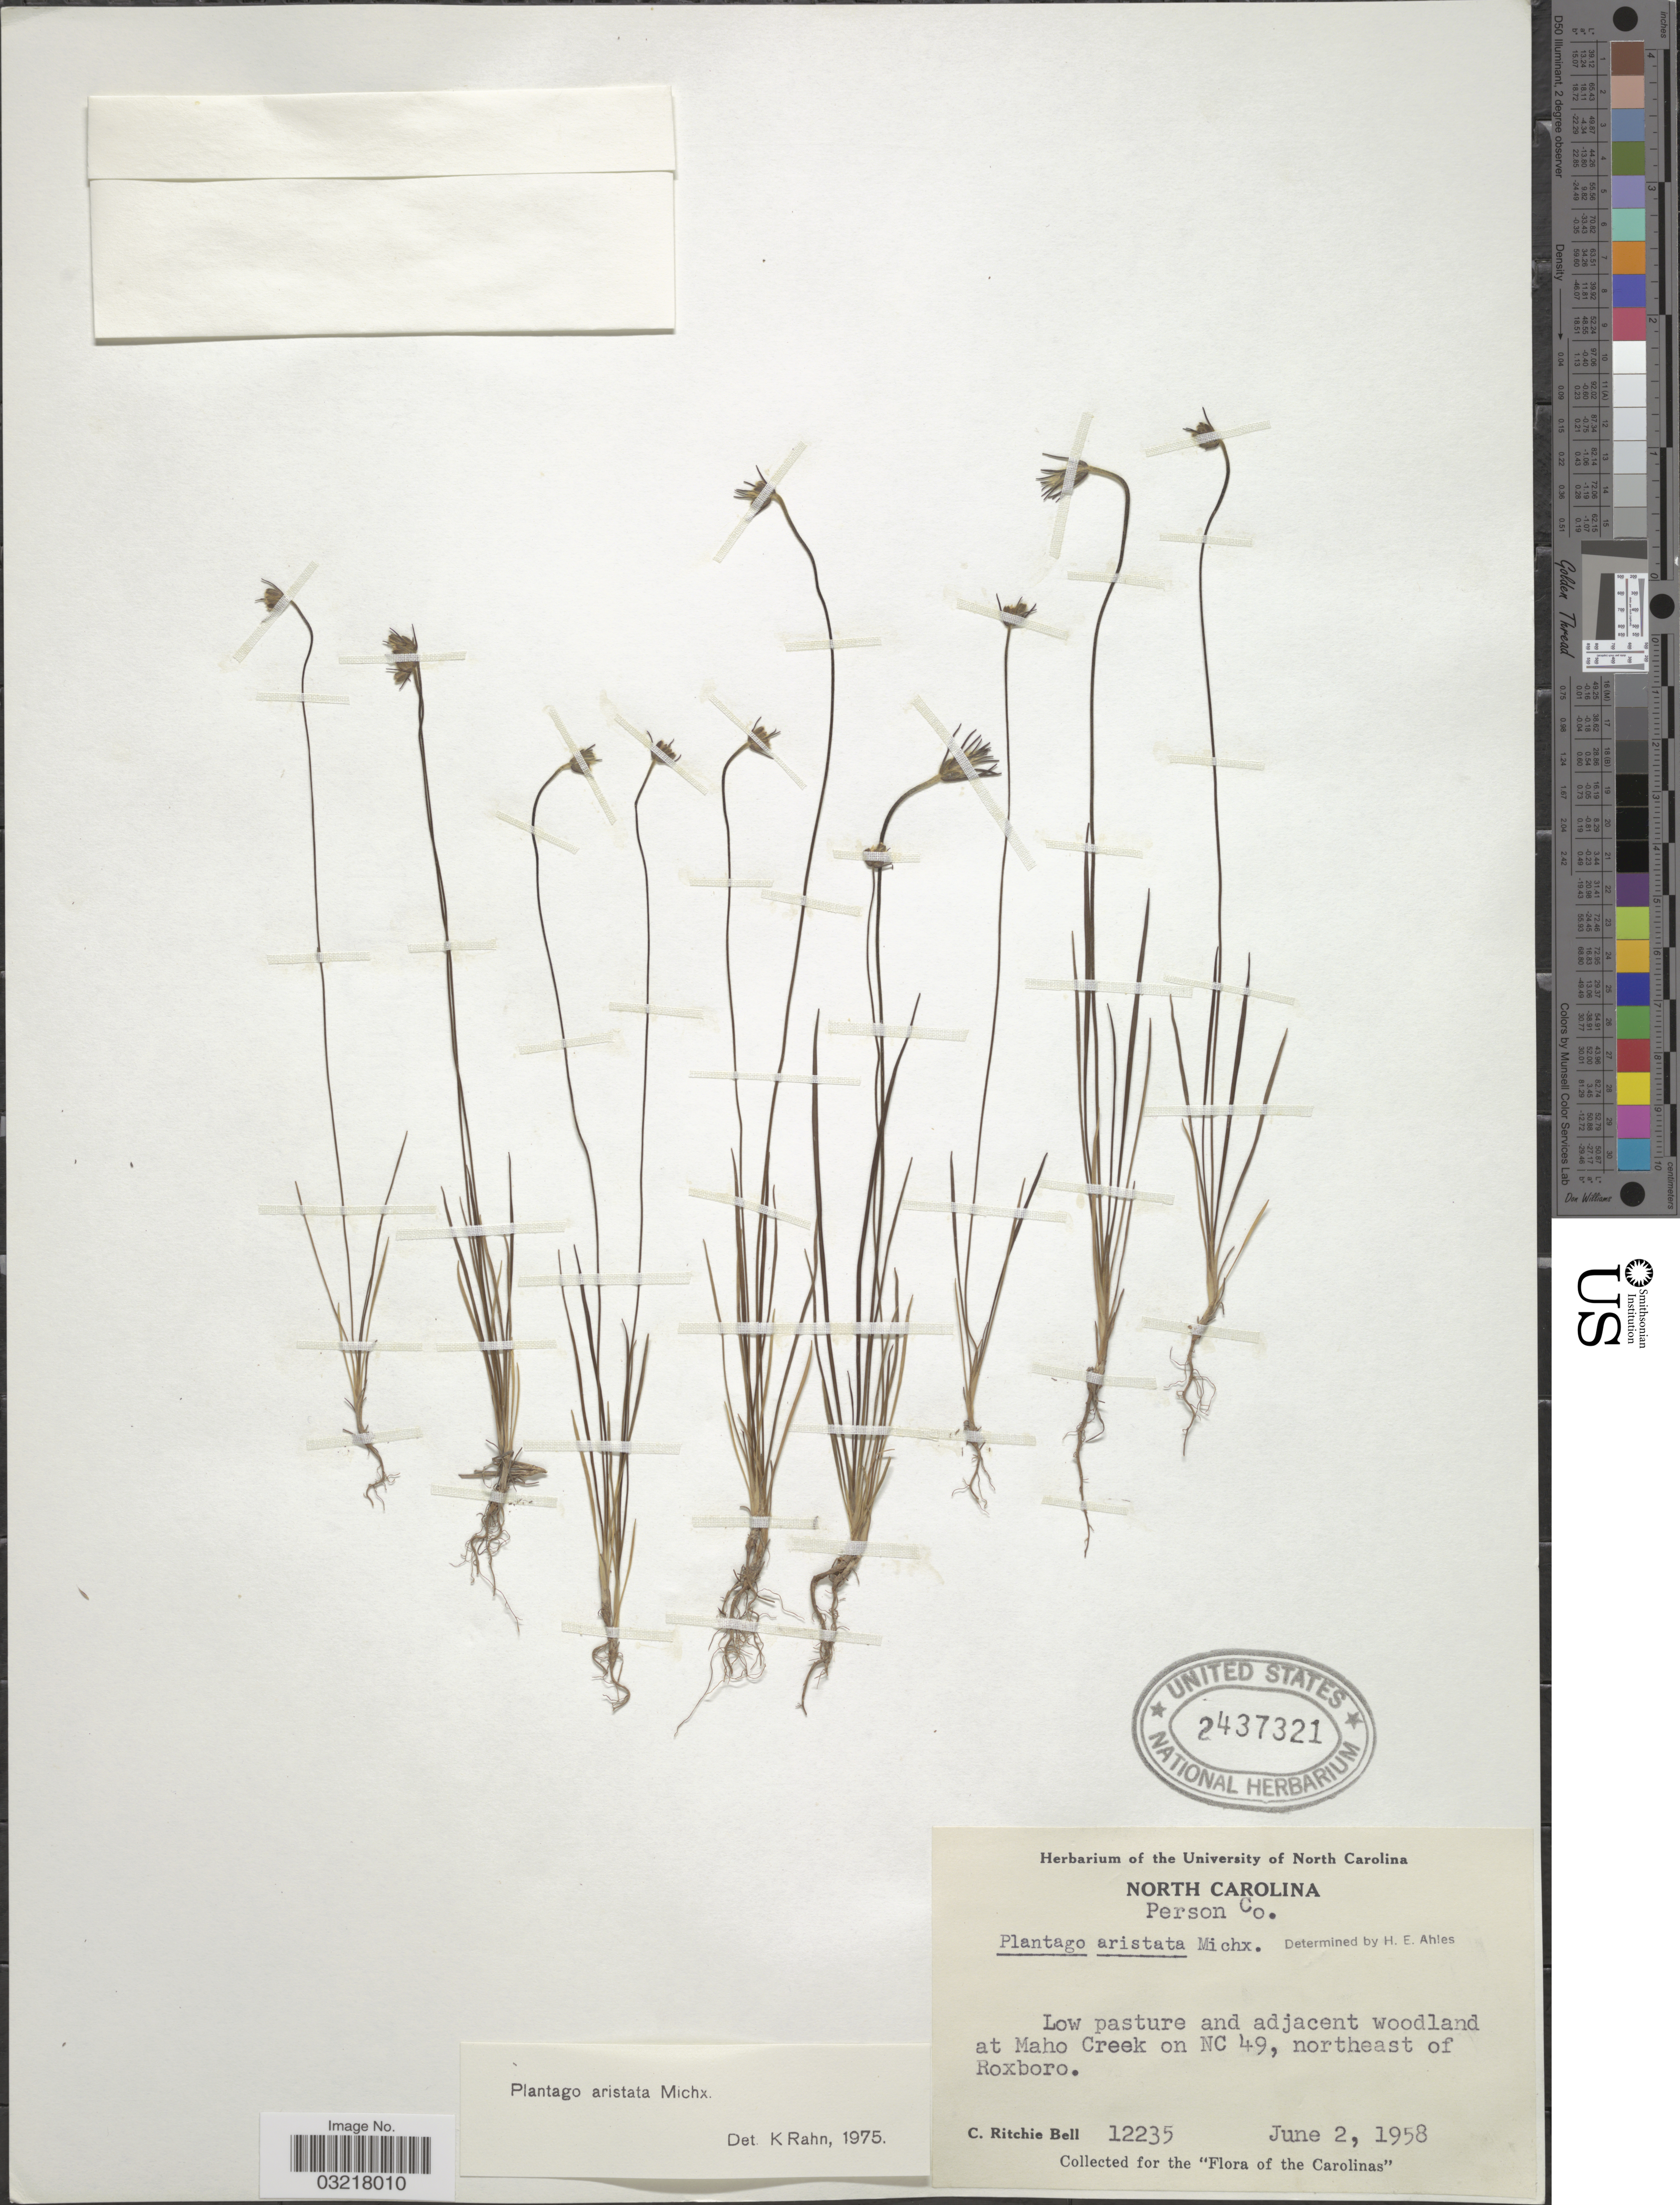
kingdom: Plantae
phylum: Tracheophyta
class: Magnoliopsida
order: Lamiales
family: Plantaginaceae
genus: Plantago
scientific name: Plantago aristata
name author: Michx.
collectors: C. R. Bell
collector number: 12235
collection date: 1958-06-02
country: United States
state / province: North Carolina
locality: Person Co. Maho Creek on NC 49, northeast of Roxboro.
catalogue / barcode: US 2437321